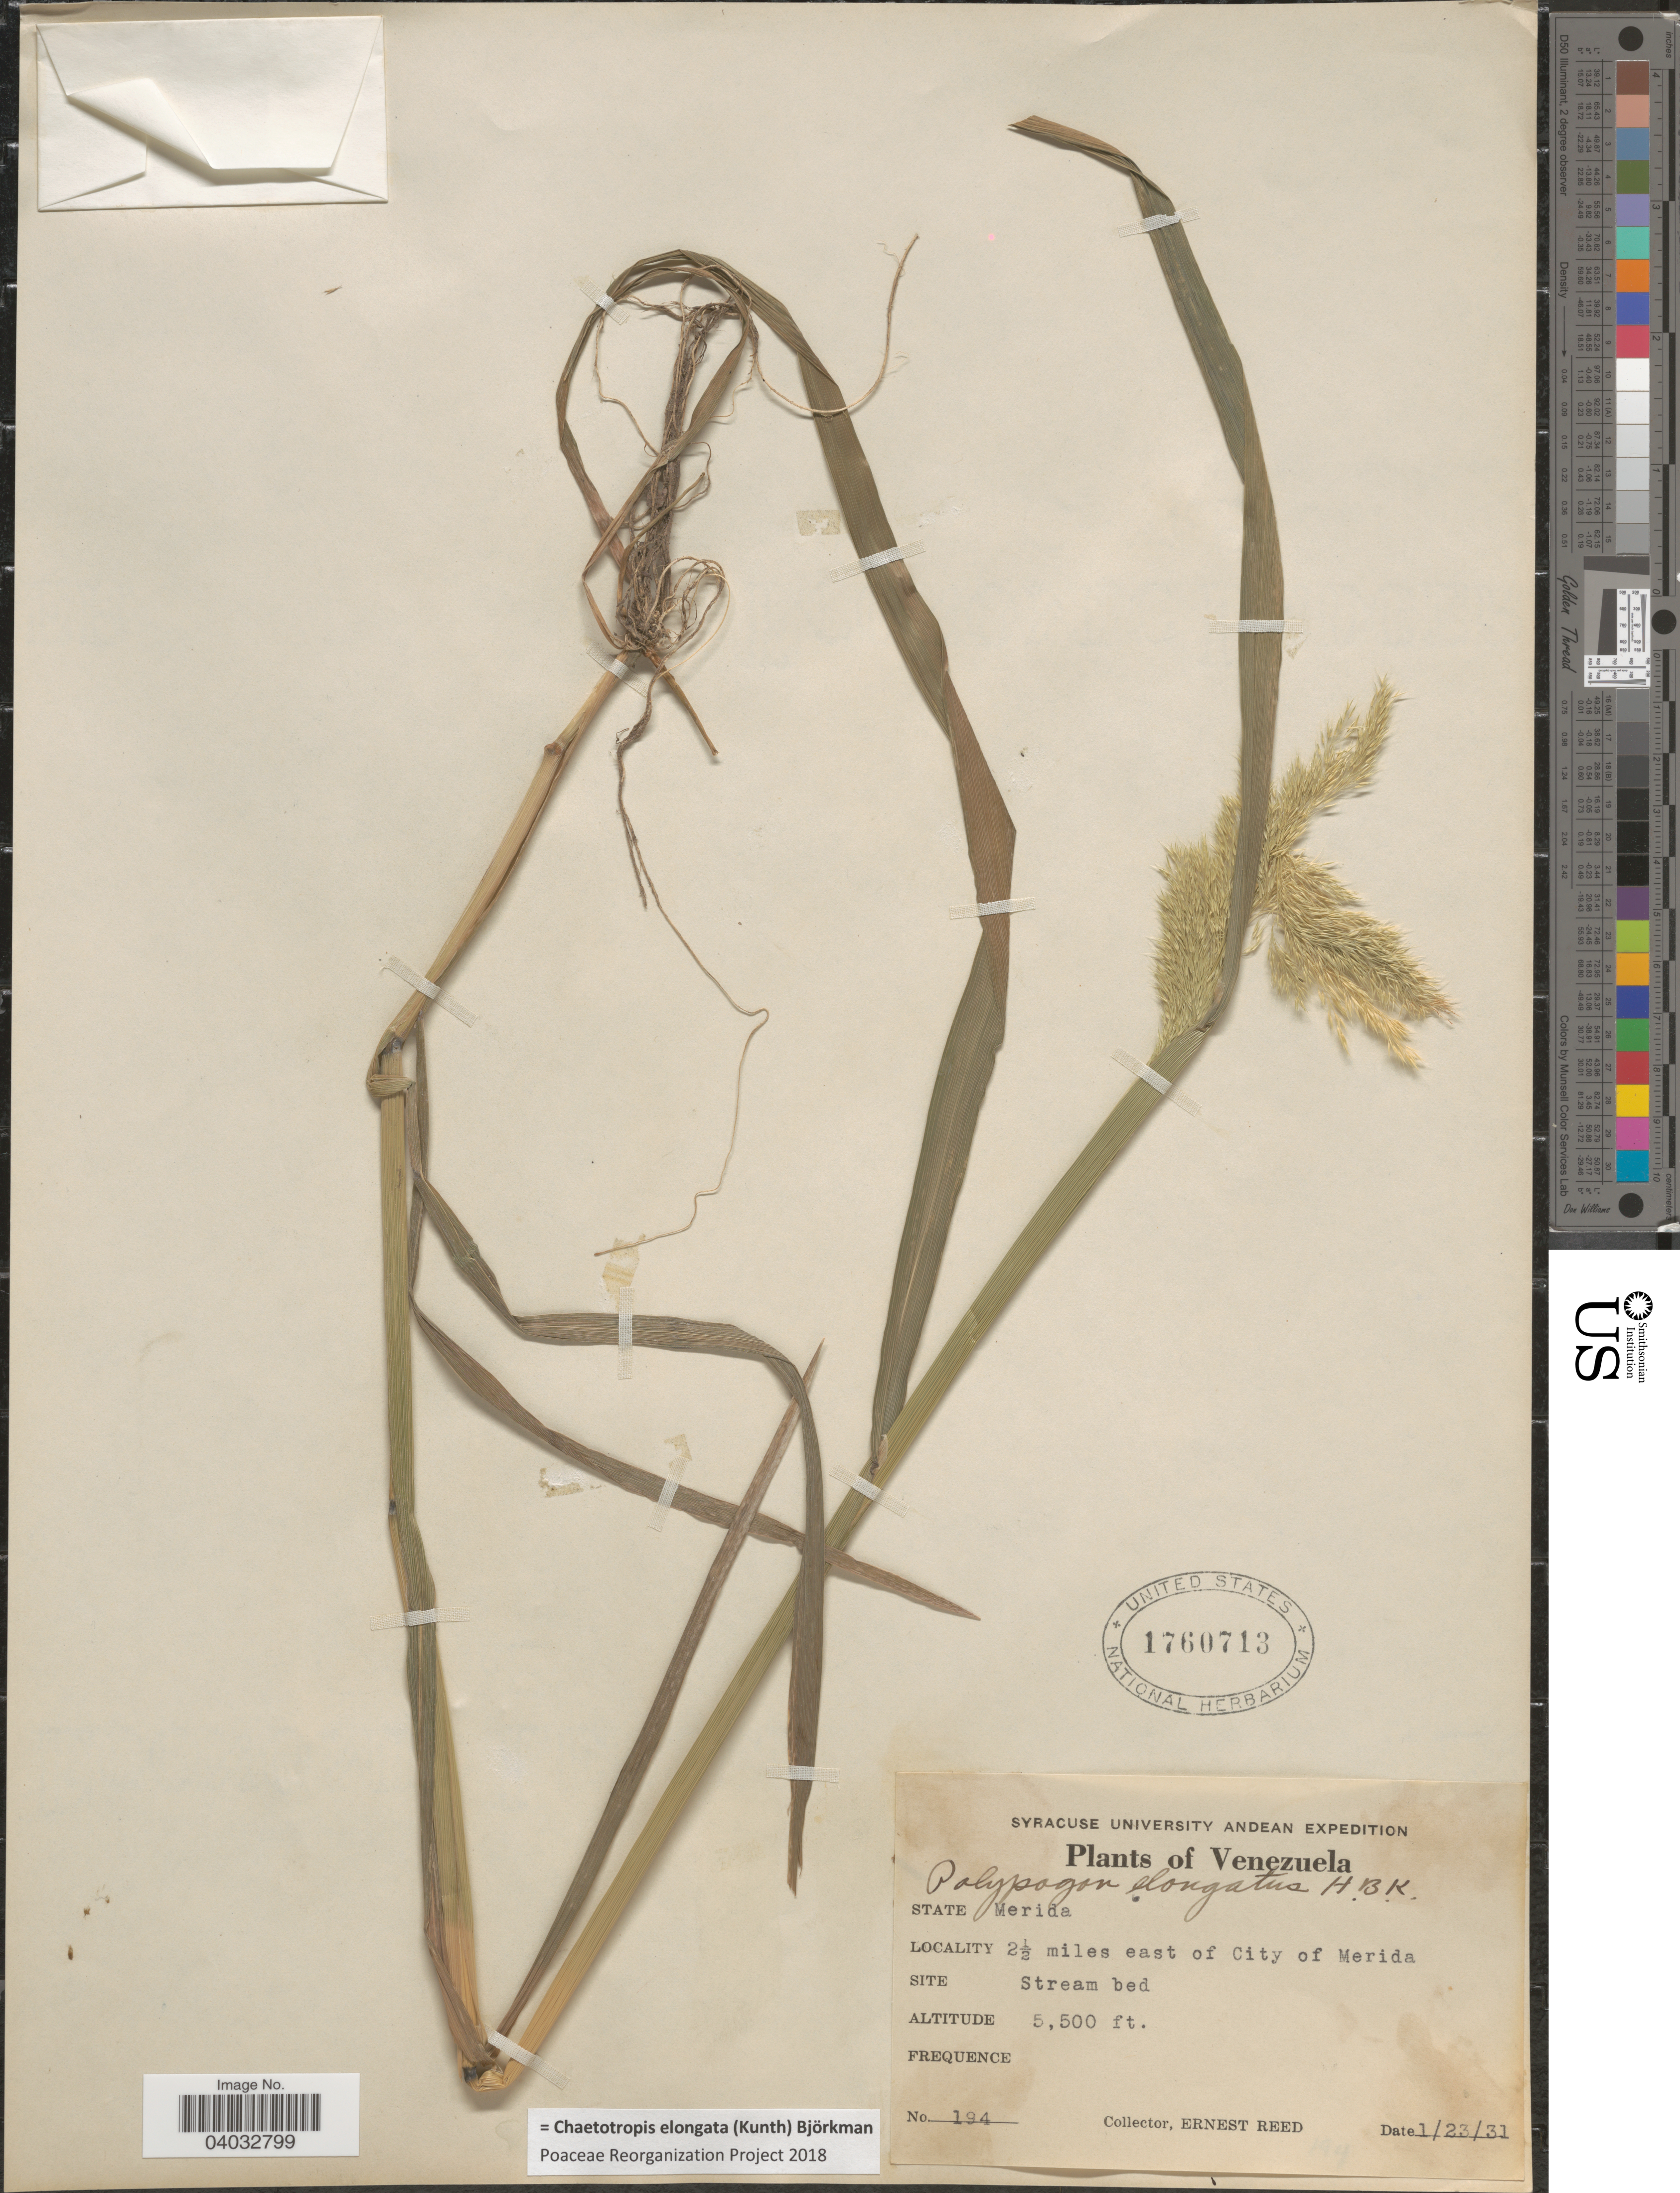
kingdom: Plantae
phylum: Tracheophyta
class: Liliopsida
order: Poales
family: Poaceae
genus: Chaetotropis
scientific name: Chaetotropis elongata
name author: (Kunth) Björkman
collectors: E. Reed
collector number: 194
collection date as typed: Transcribed d/m/y: 23/1/31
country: Venezuela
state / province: Merida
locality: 2½ miles east of City of Merida. Site Stream bed.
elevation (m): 1676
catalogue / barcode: US 1760713